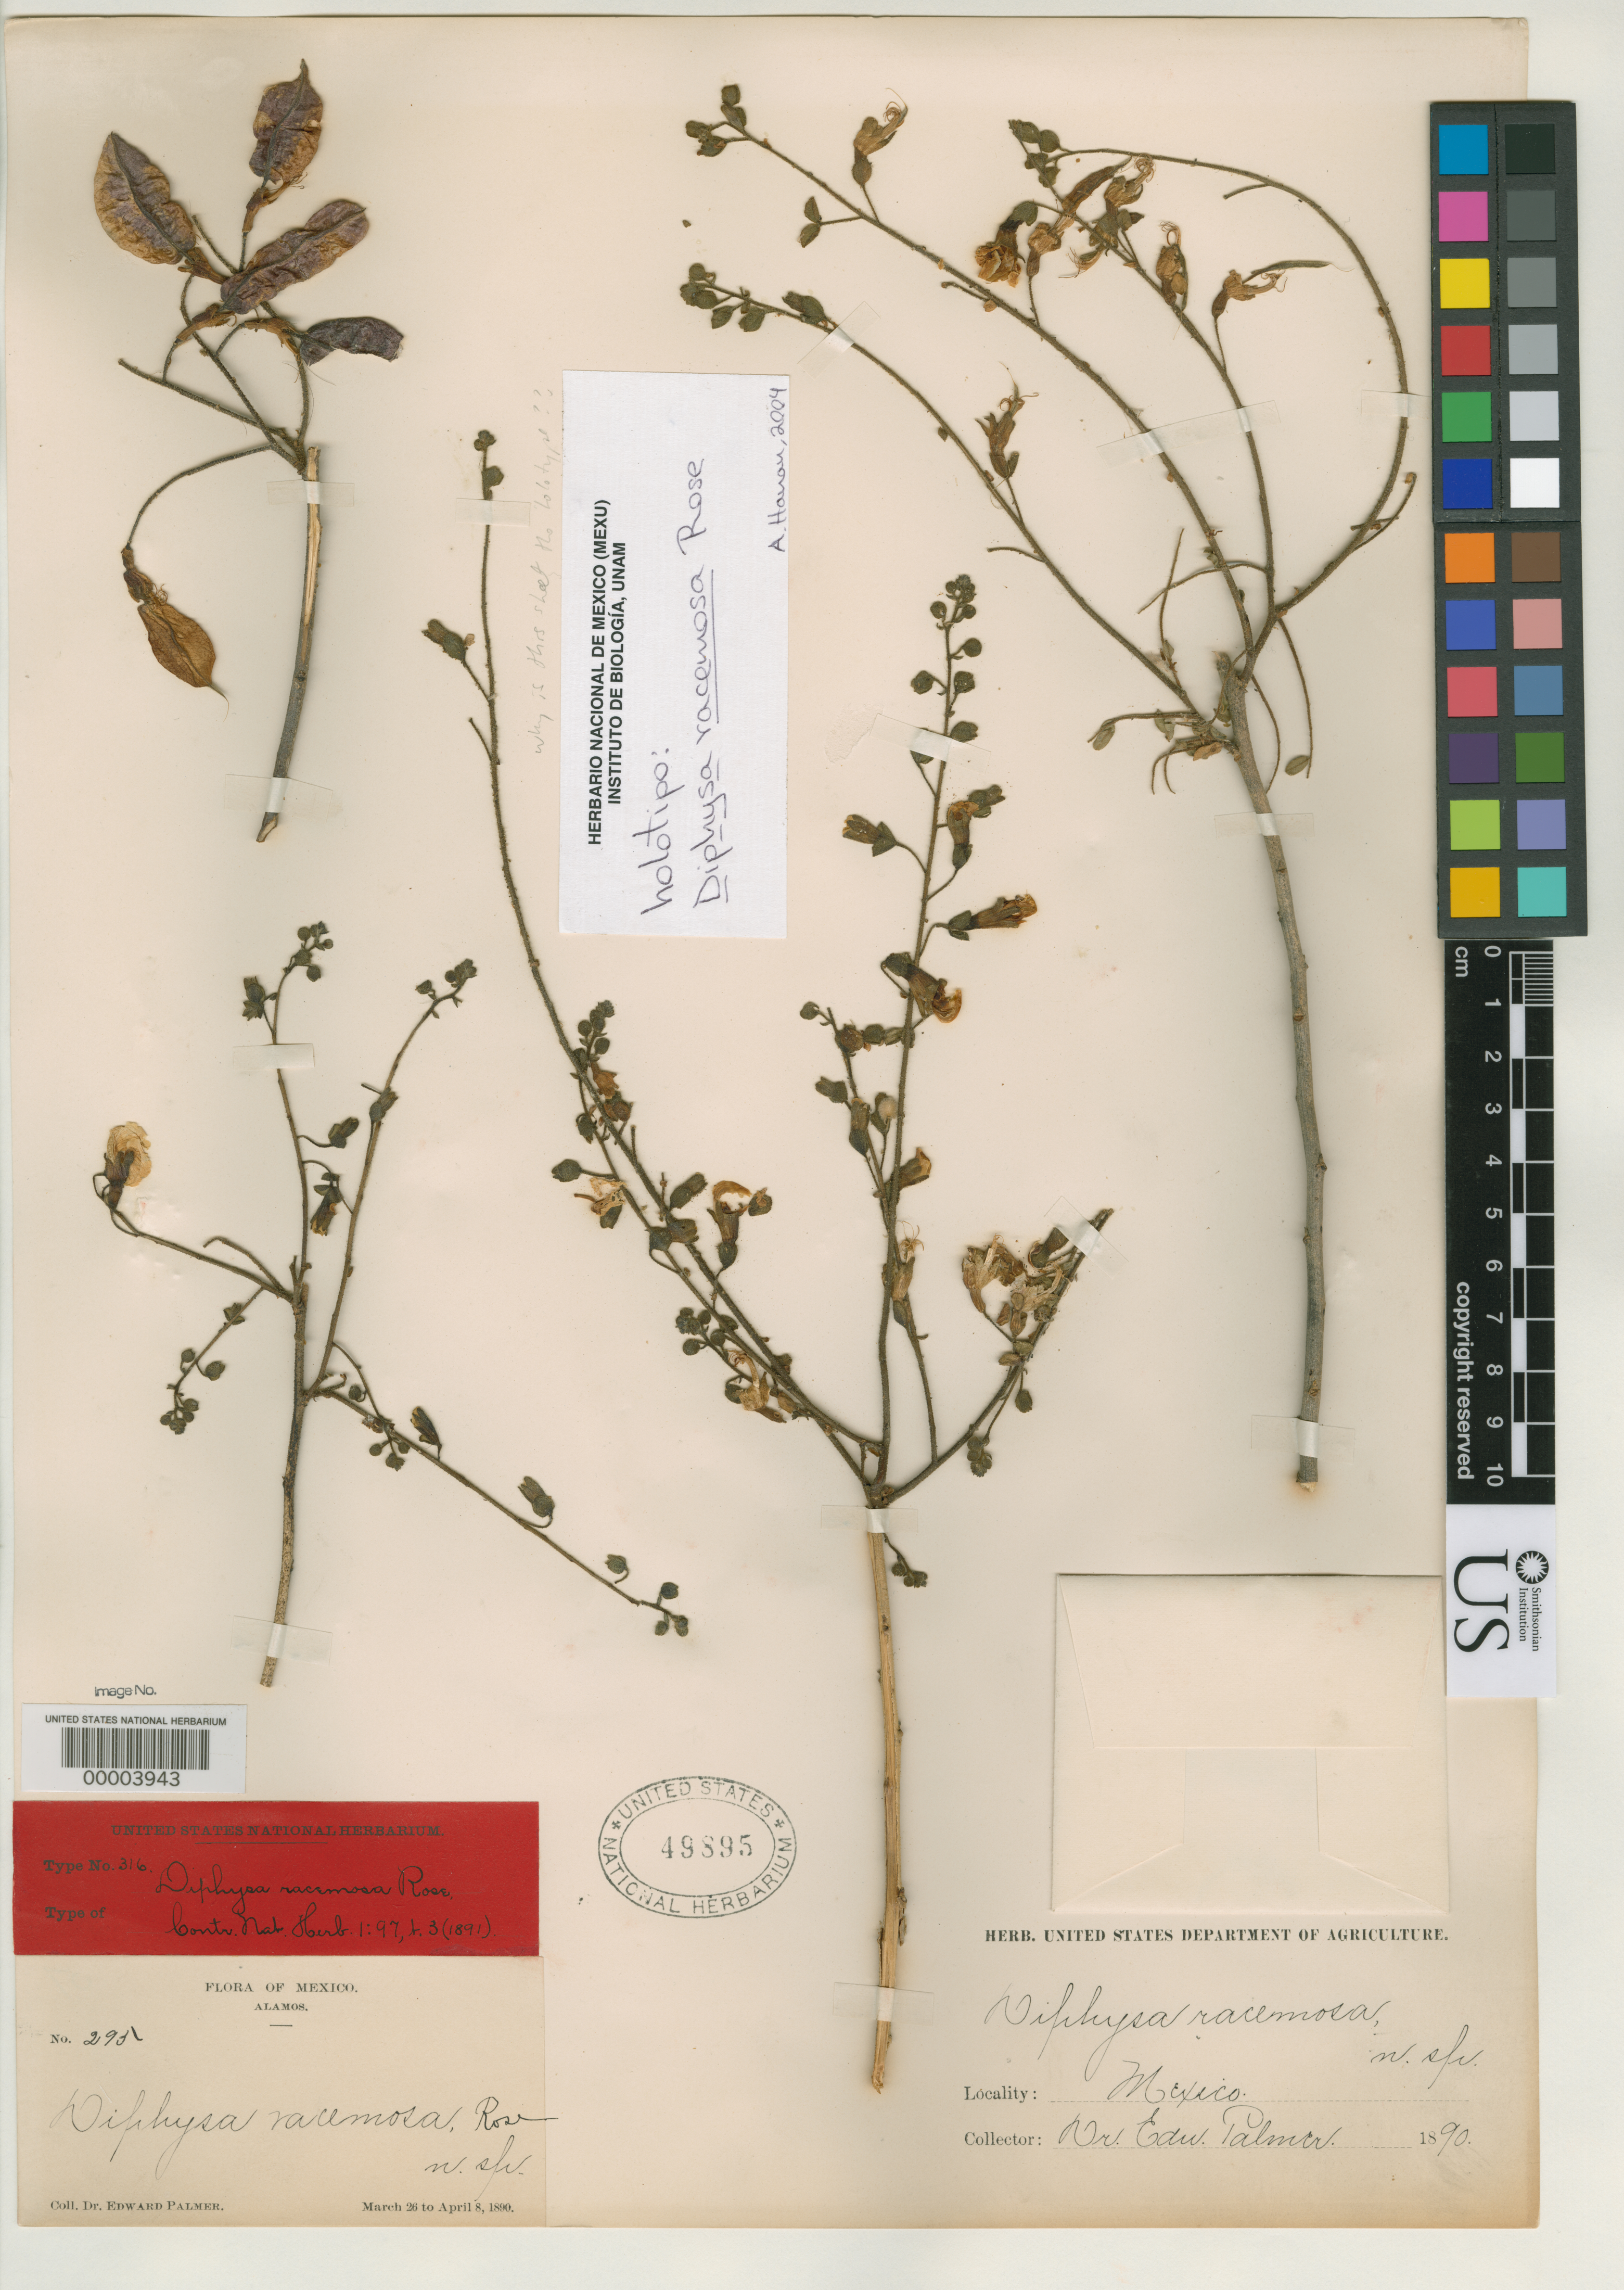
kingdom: Plantae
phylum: Tracheophyta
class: Magnoliopsida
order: Fabales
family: Fabaceae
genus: Diphysa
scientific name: Diphysa racemosa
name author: Rose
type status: Type Collection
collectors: E. Palmer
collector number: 295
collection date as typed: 26 Mar 1890 to 08 Apr 1890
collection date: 1890-03-26/1890-04-08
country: Mexico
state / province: Sonora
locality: Near Alamos.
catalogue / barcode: US 49895